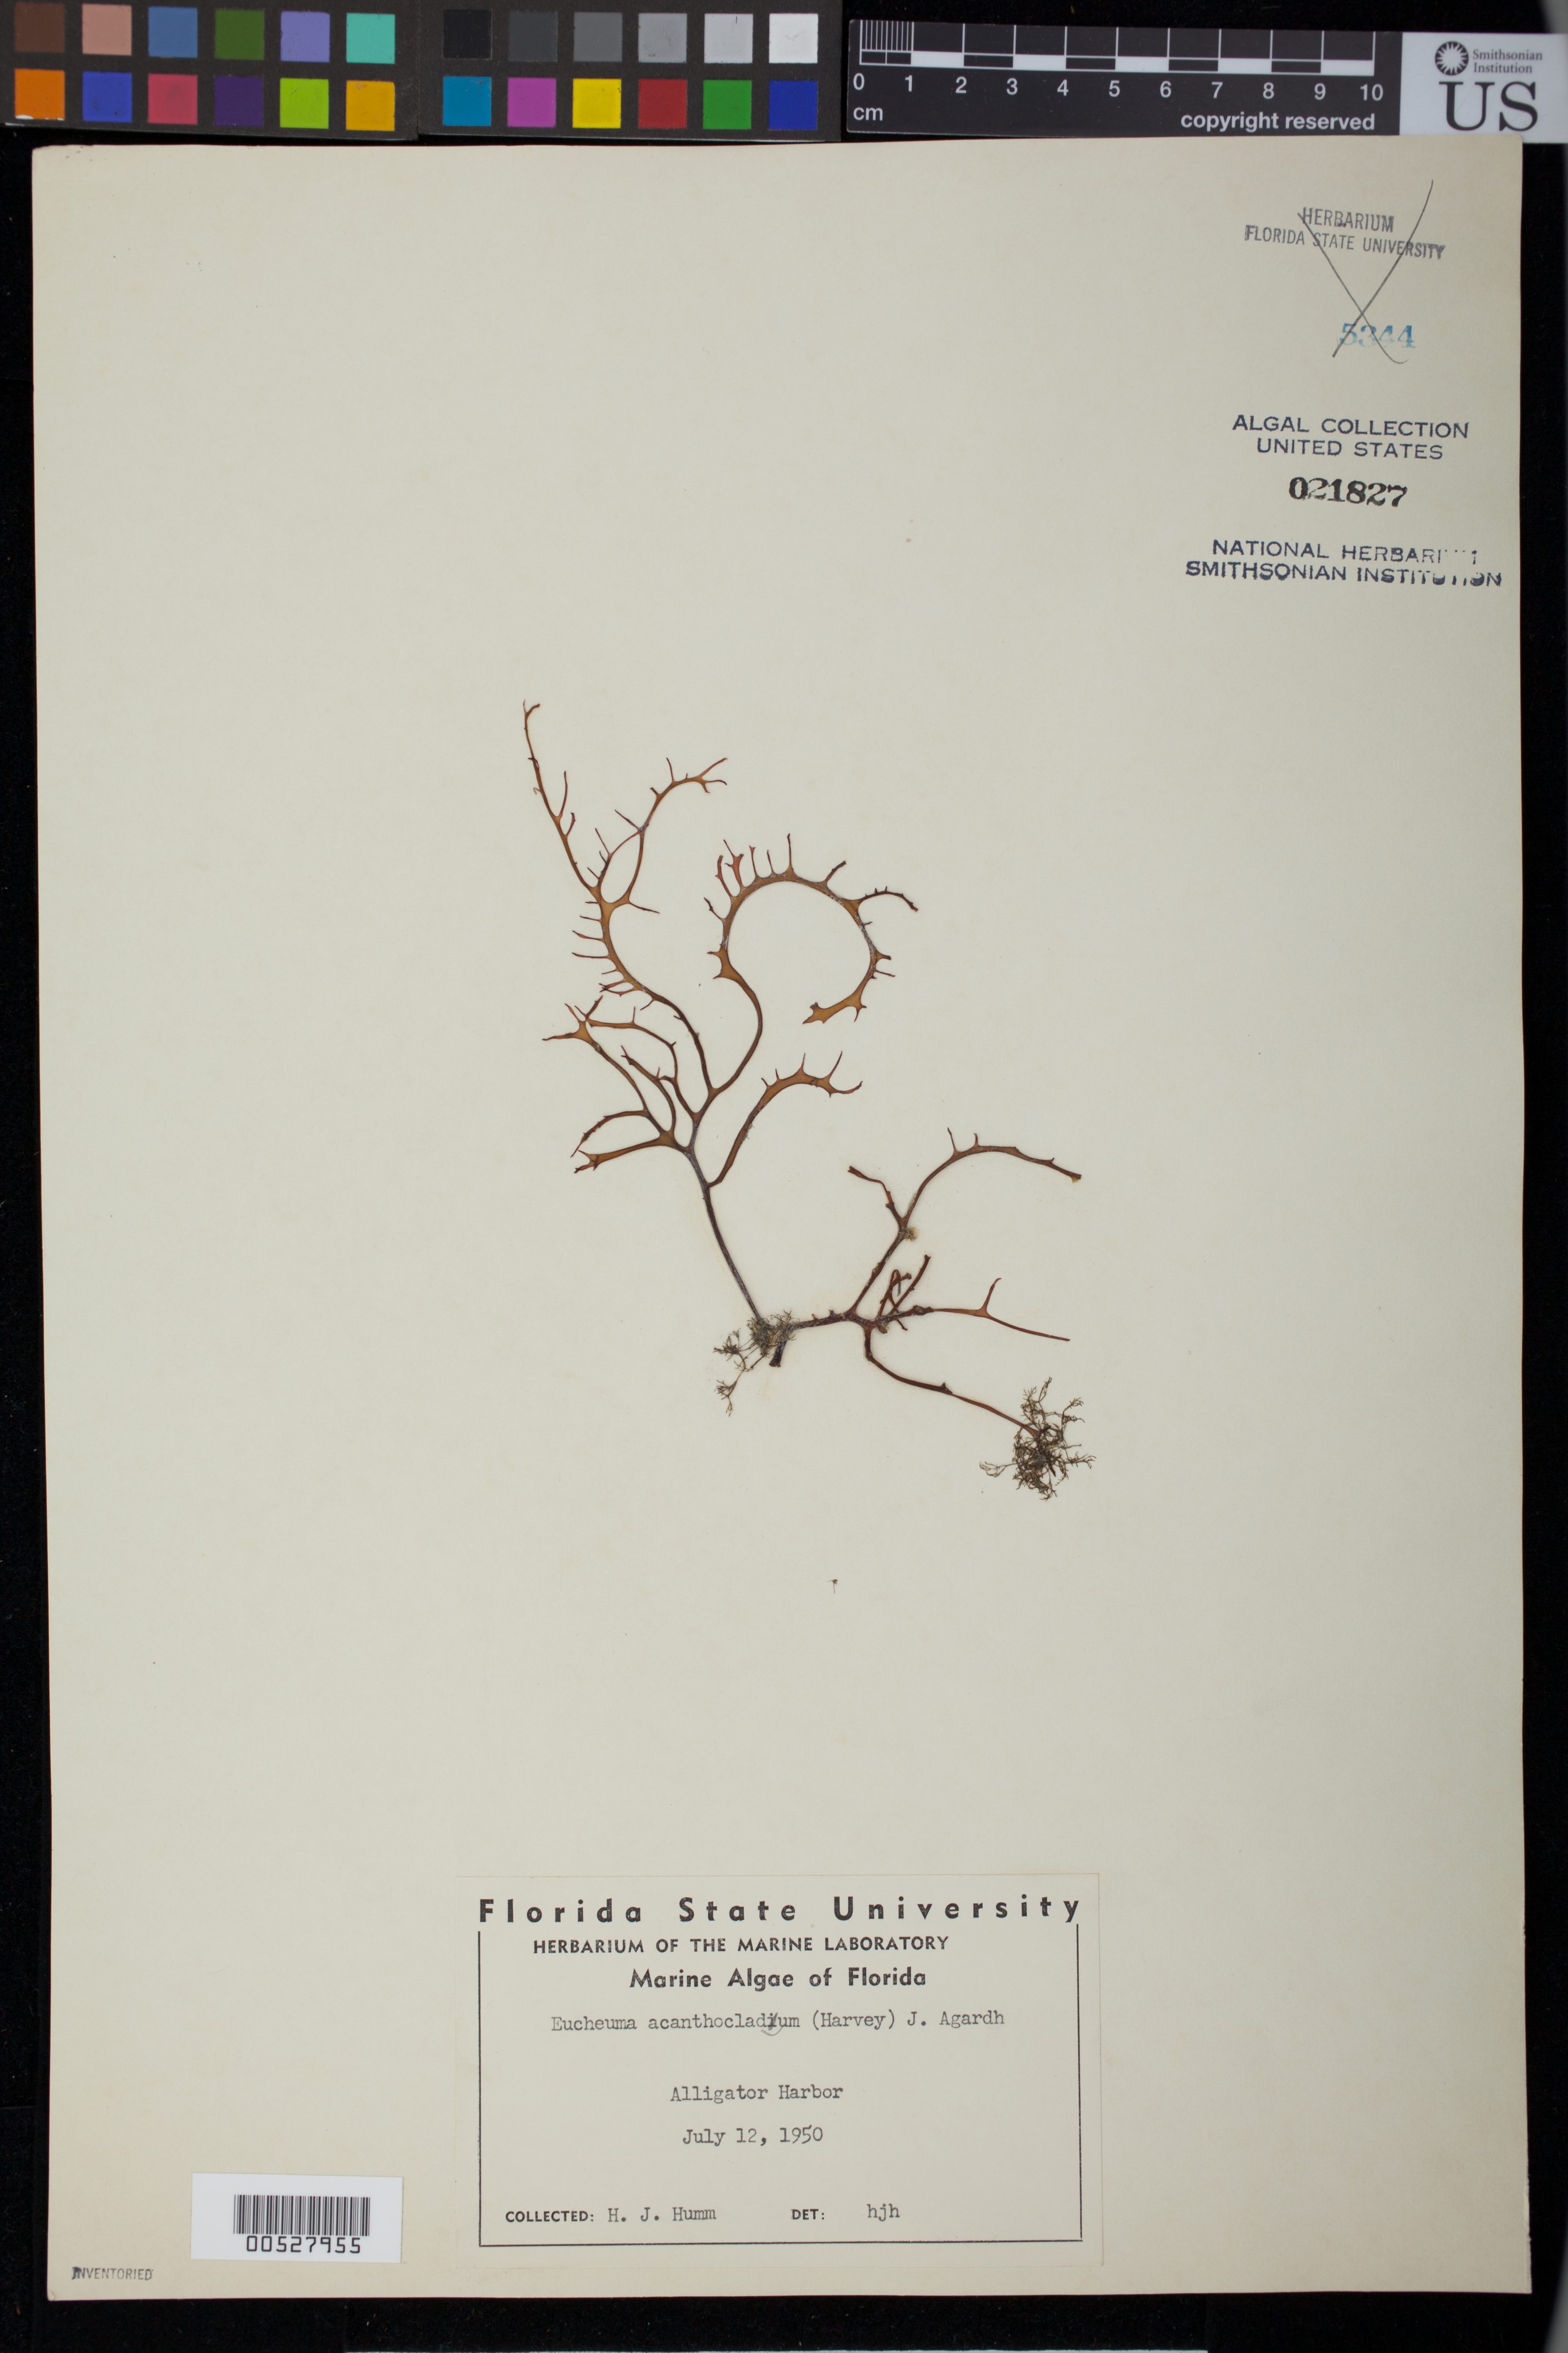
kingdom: Plantae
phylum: Rhodophyta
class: Florideophyceae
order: Gigartinales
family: Solieriaceae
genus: Meristotheca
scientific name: Meristotheca gelidium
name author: (J. Agardh) E.J. Faye & Masuda in E.J. Faye et al.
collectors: H. J. Humm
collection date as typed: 12 Jul 1950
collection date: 1950-07-12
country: United States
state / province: Florida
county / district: Franklin County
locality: Alligator Harbor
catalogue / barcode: US 21827